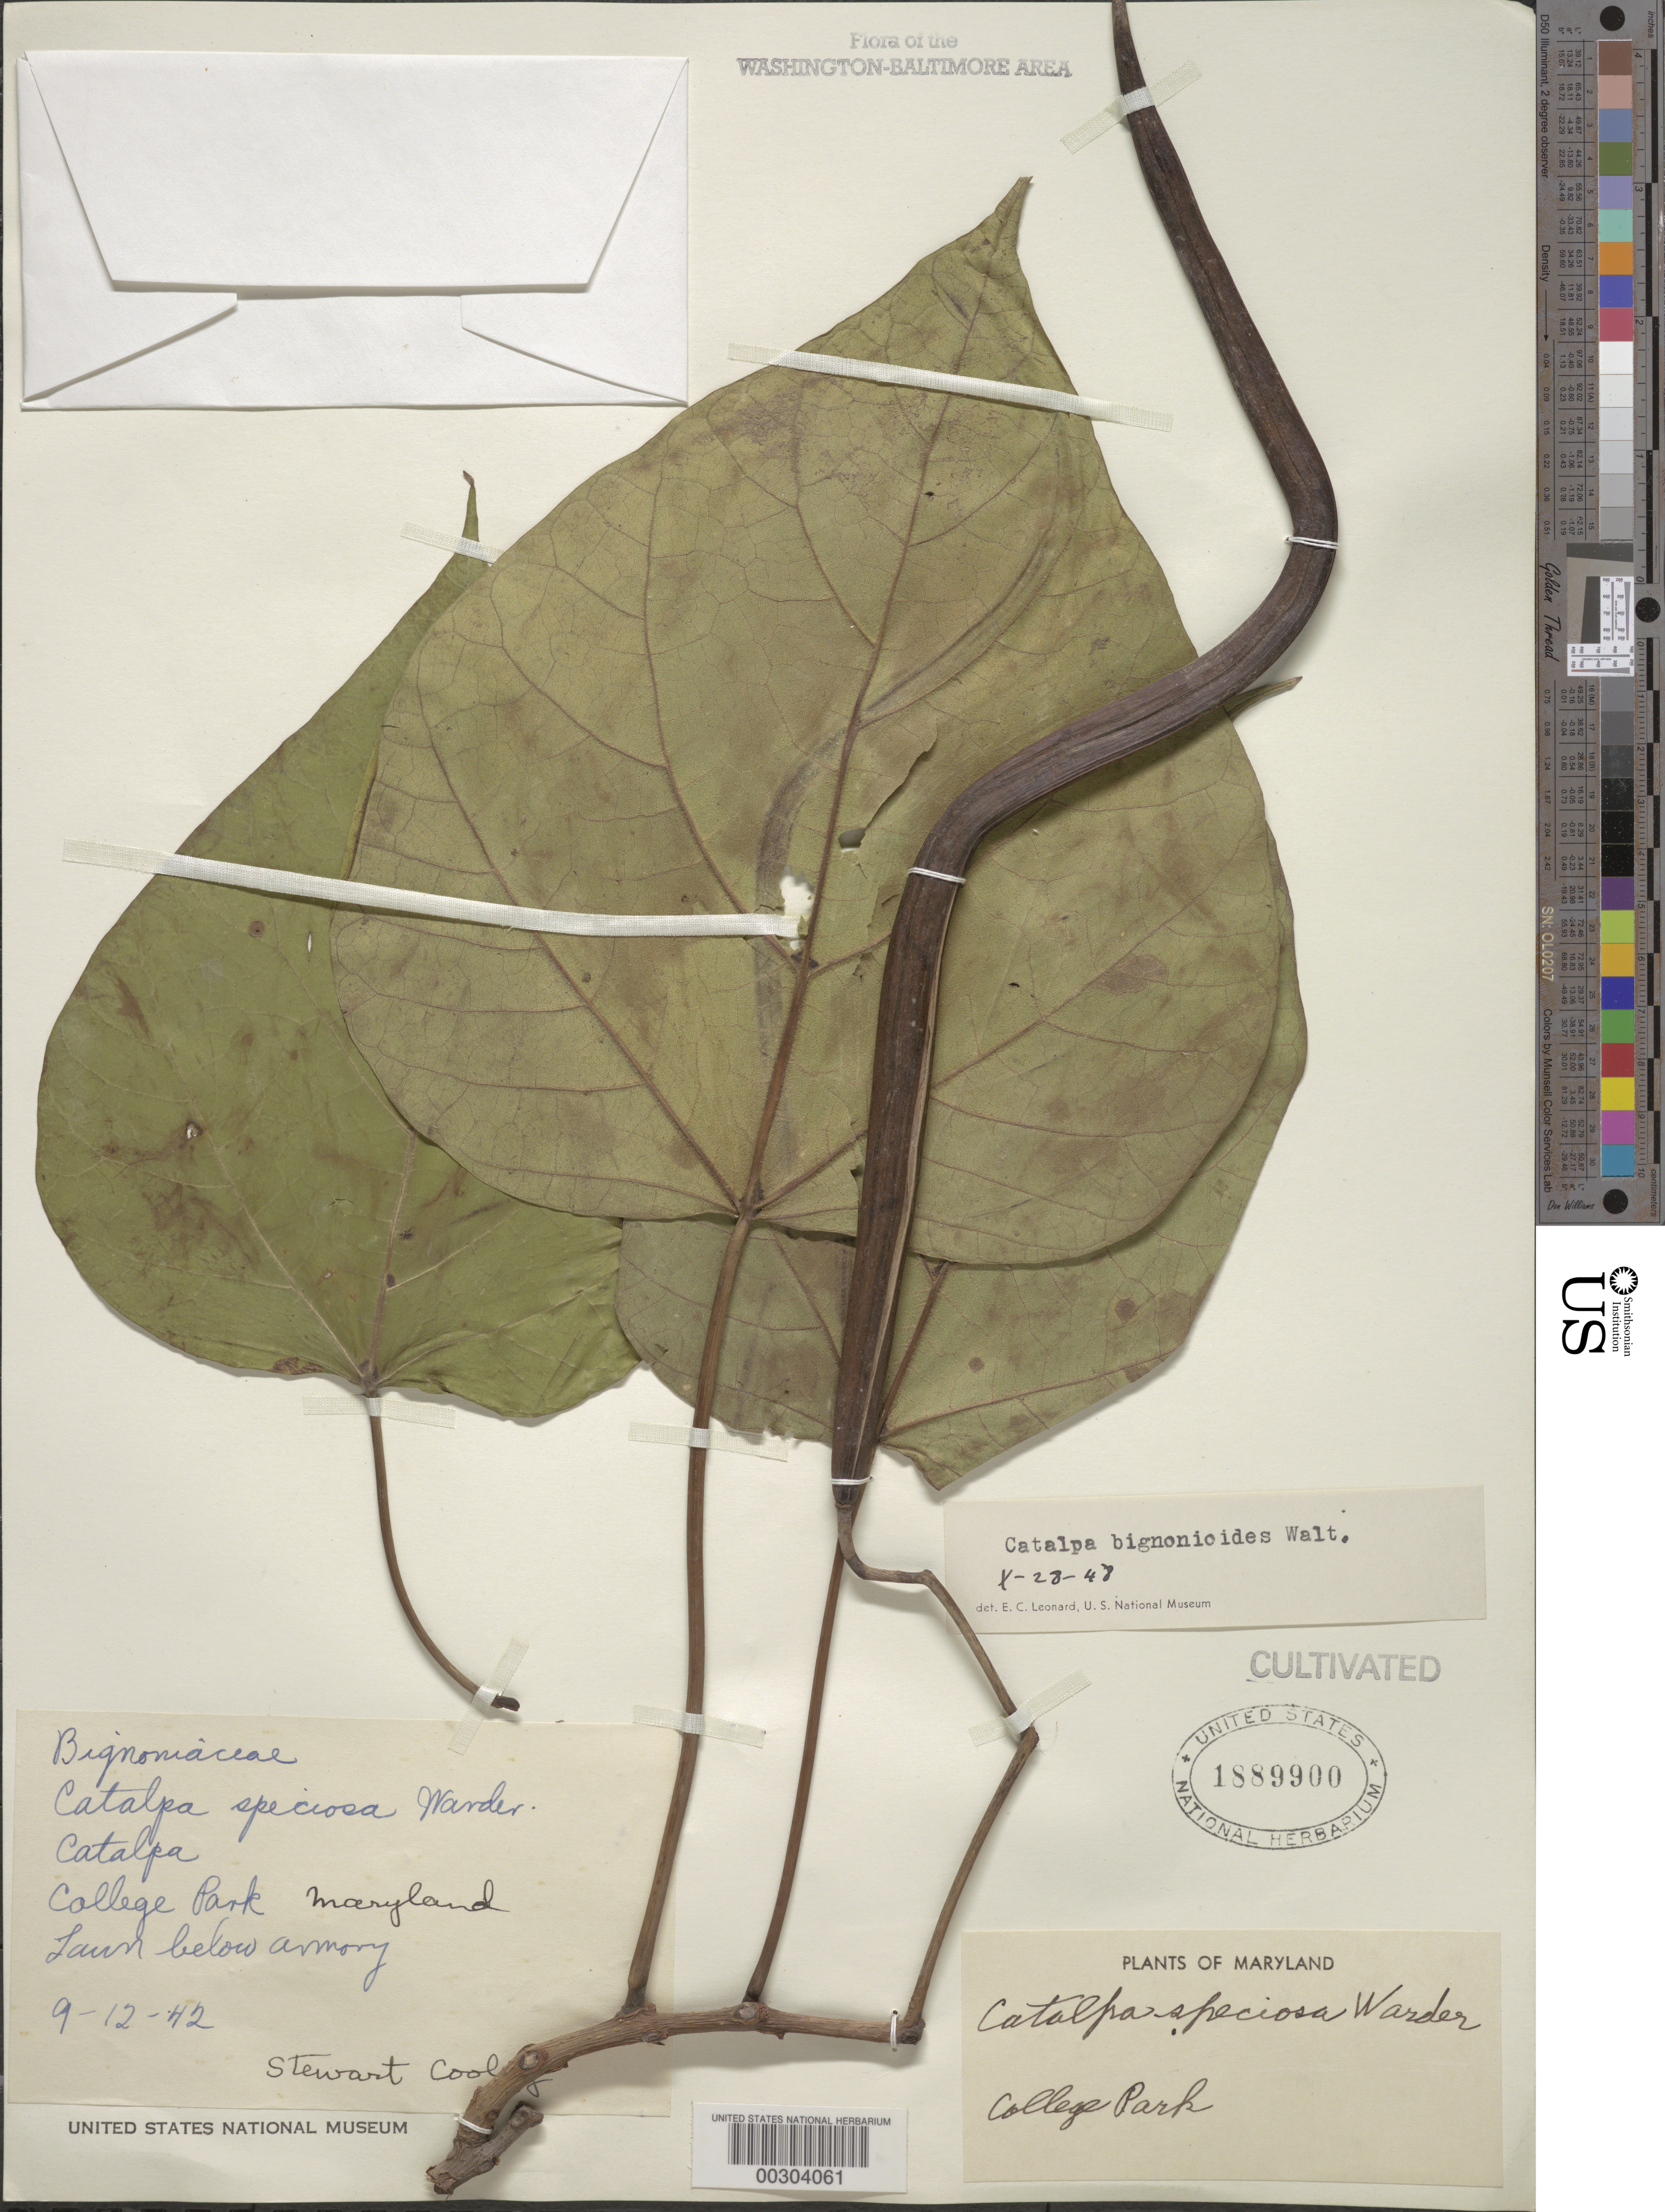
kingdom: Plantae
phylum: Tracheophyta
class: Magnoliopsida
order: Lamiales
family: Bignoniaceae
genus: Catalpa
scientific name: Catalpa bignonioides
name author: Walter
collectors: S. Cooley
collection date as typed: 12 Sep 1942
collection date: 1942-09-12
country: United States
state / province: Maryland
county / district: Prince George's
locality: College Park, lawn below Armory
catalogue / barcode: US 1889900